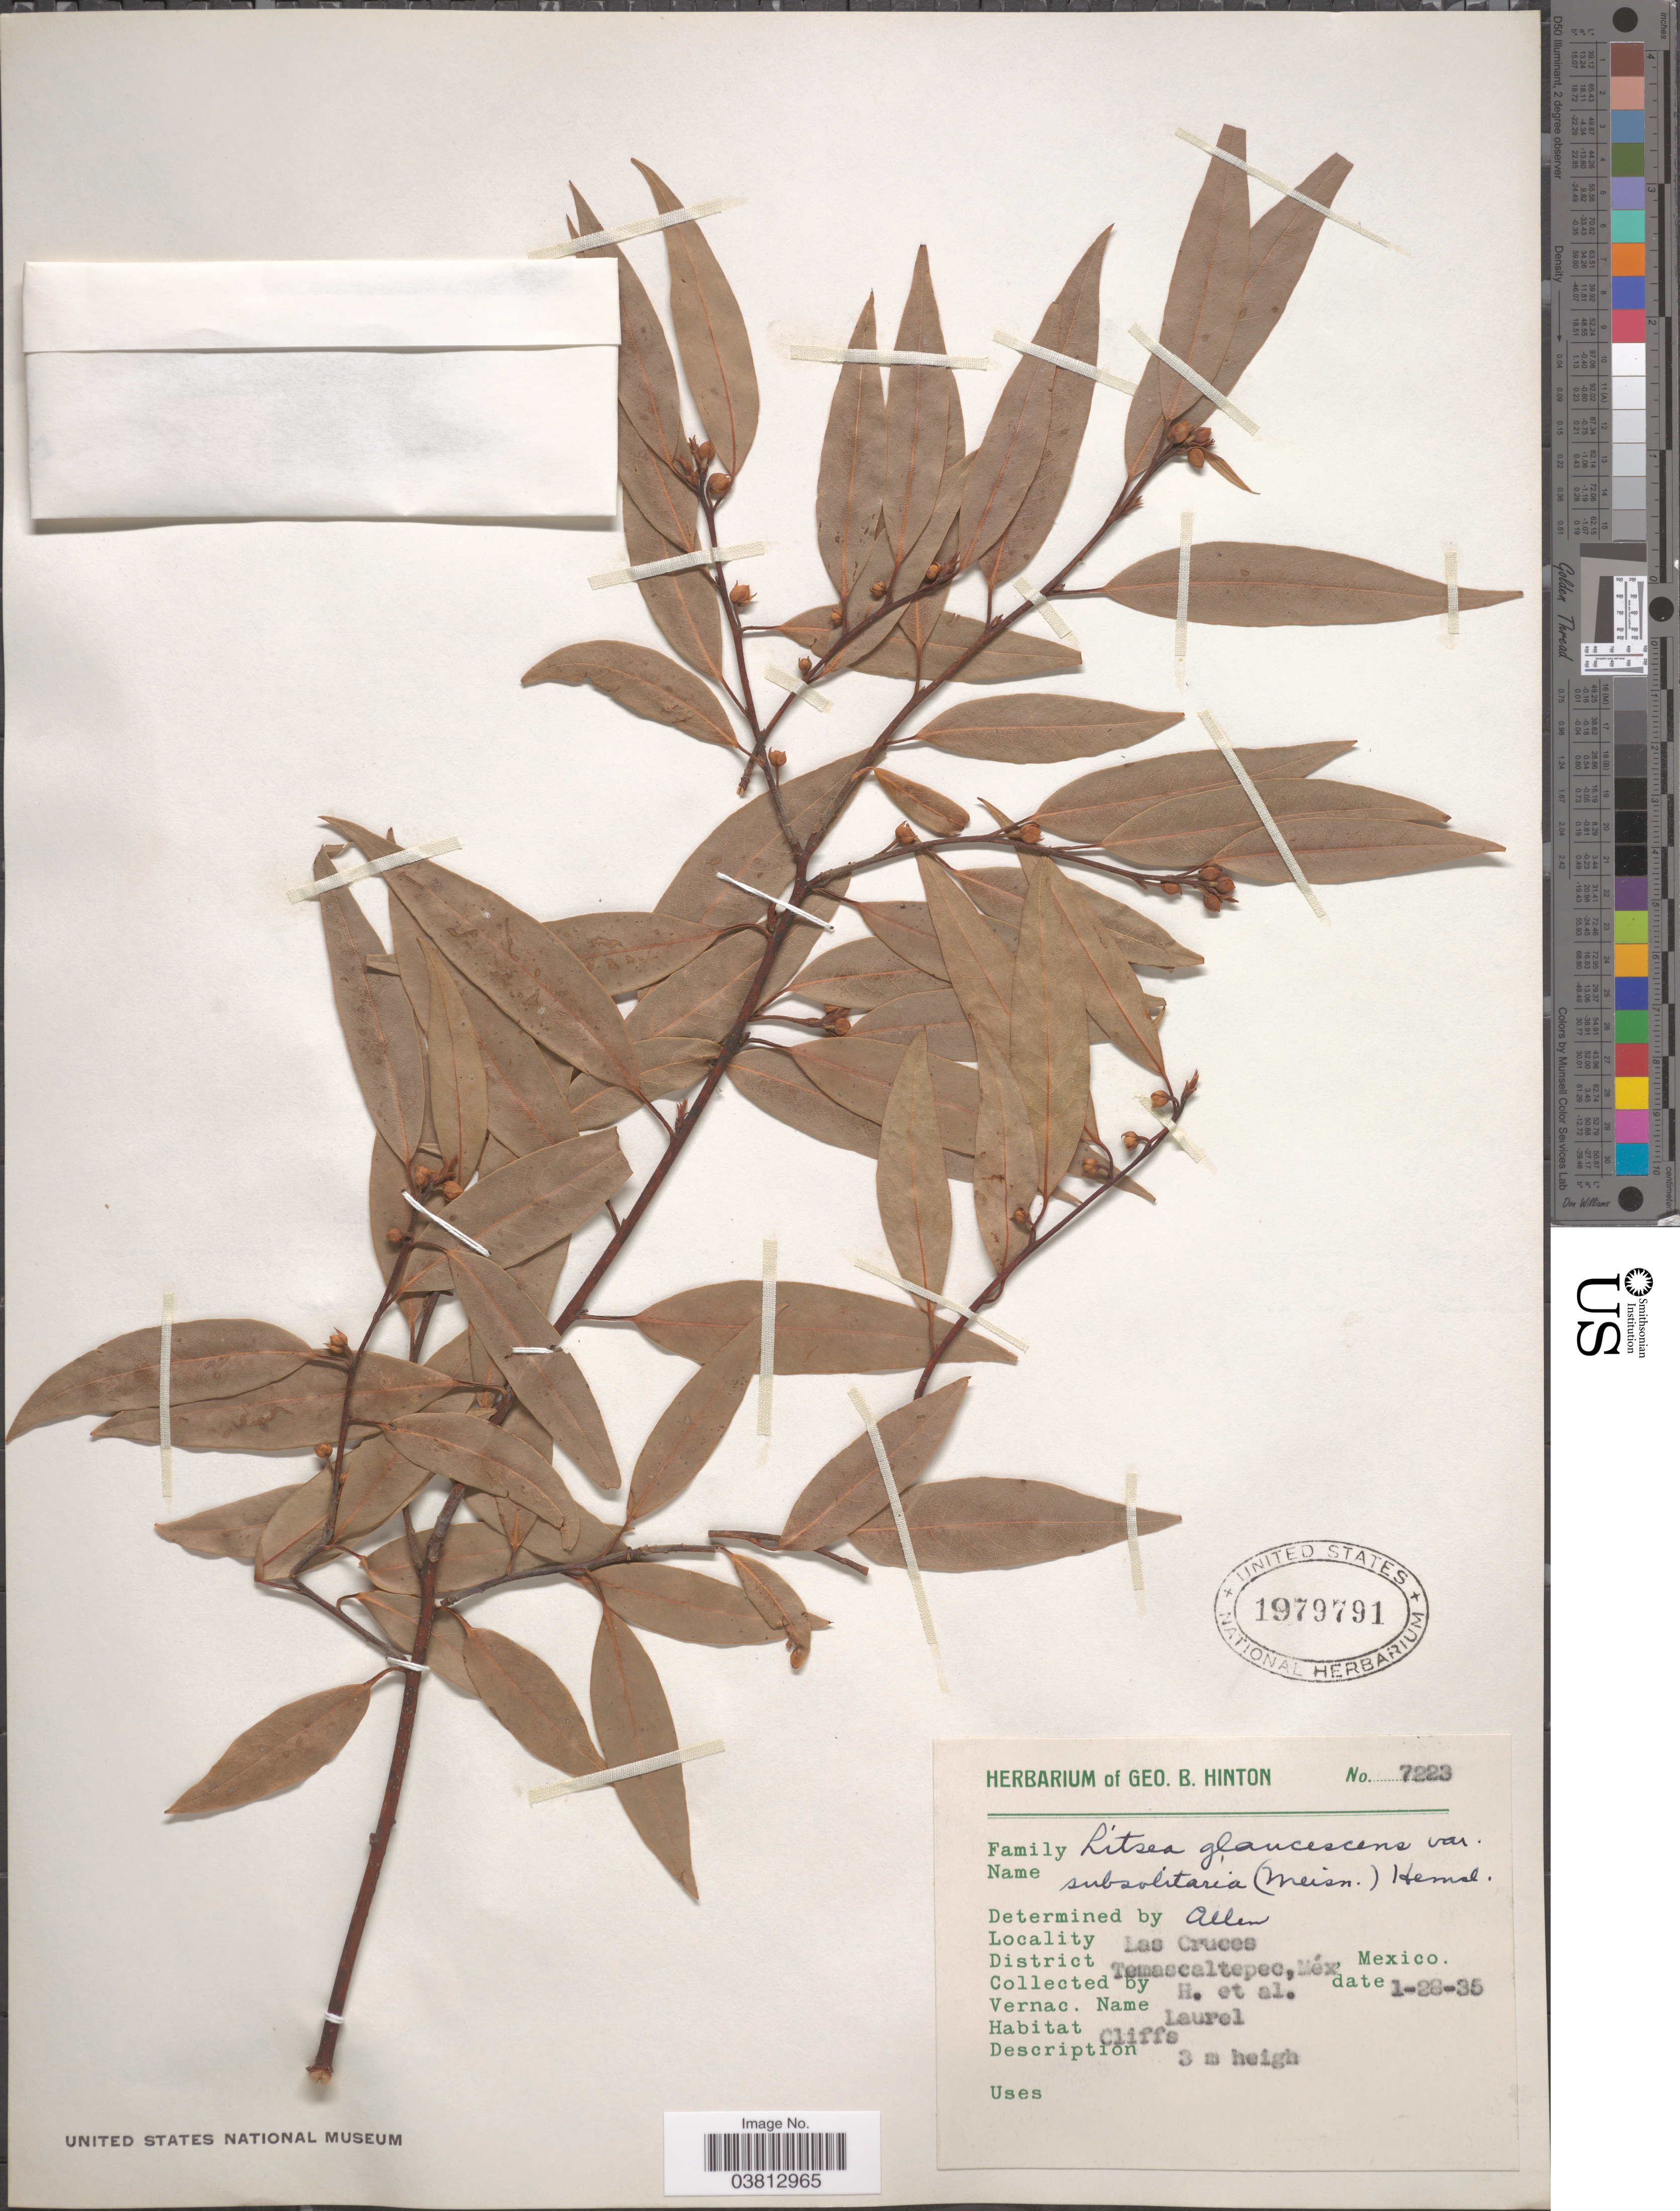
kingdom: Plantae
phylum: Tracheophyta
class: Magnoliopsida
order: Laurales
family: Lauraceae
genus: Litsea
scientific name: Litsea glaucescens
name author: Kunth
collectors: G. B. Hinton & et al.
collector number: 7223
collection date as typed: Transcribed d/m/y: 28/1/35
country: Mexico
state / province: México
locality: Las Cruces. District Temascaltepec.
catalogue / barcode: US 1979791